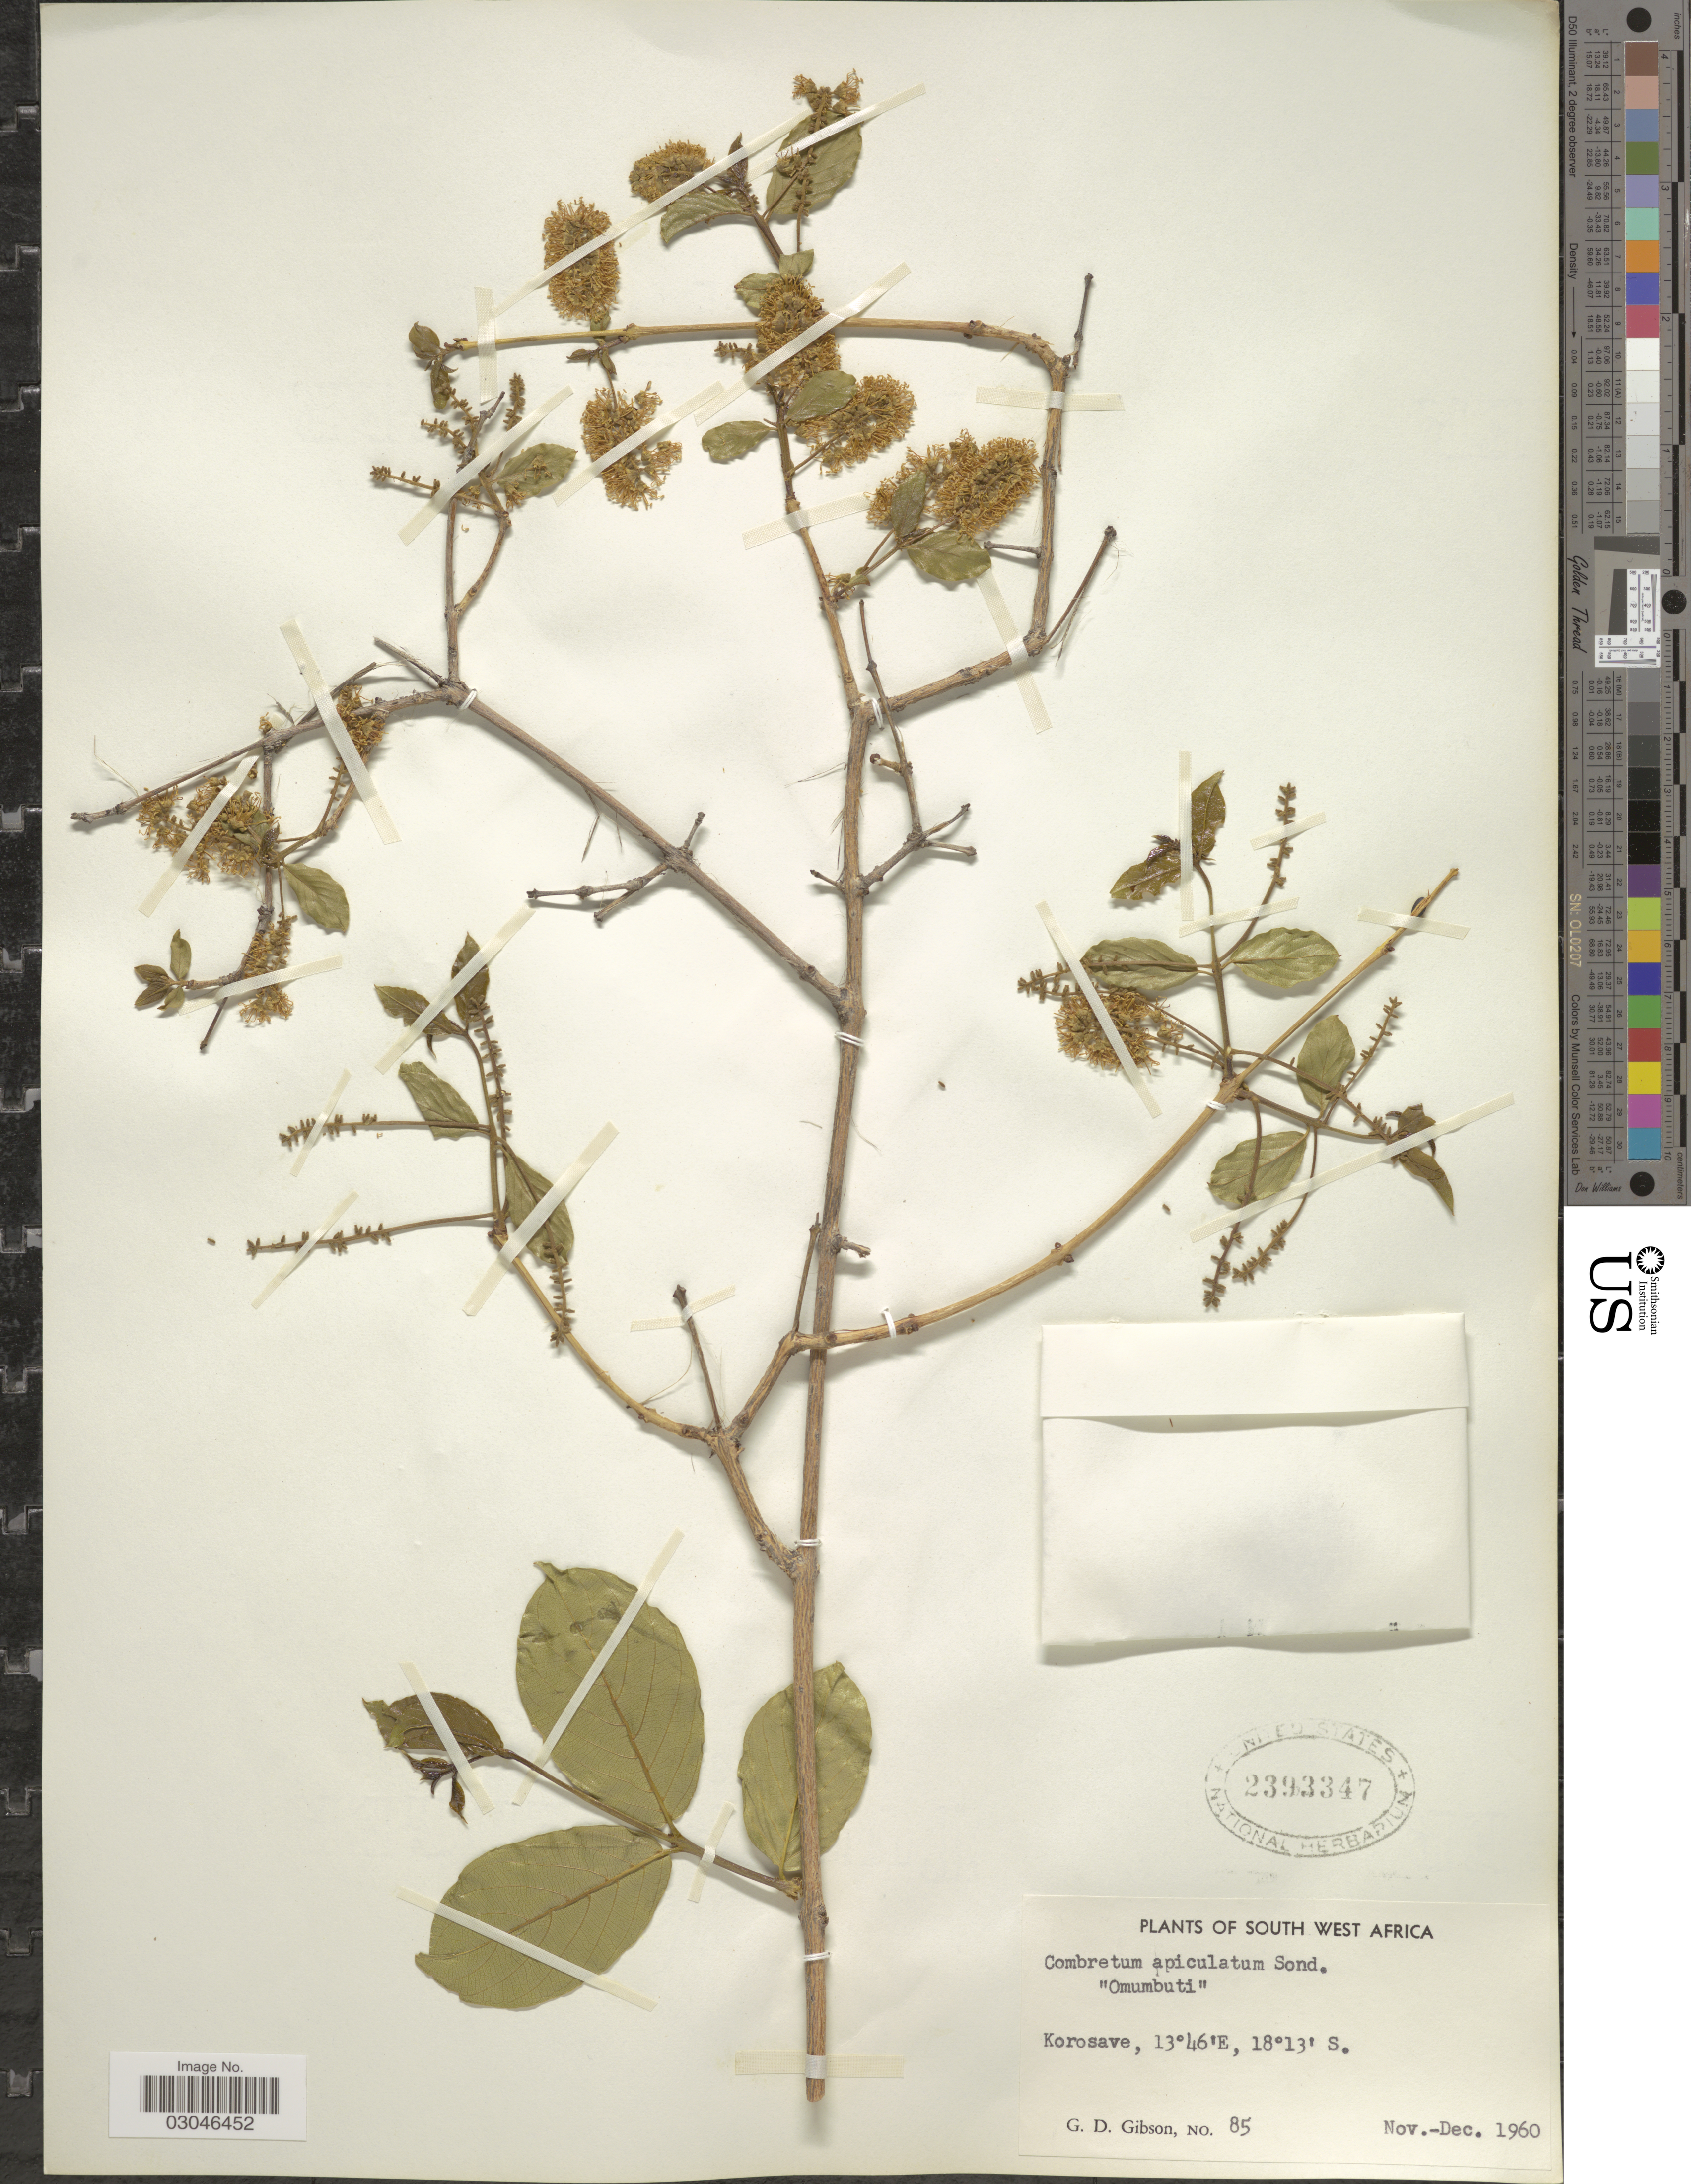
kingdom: Plantae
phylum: Tracheophyta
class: Magnoliopsida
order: Myrtales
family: Combretaceae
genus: Combretum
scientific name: Combretum apiculatum subsp. apiculatum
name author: Sond.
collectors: G. D. Gibson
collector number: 85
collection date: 1960-11/1960-12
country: Namibia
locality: South West Africa. Korosave.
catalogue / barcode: US 2393347